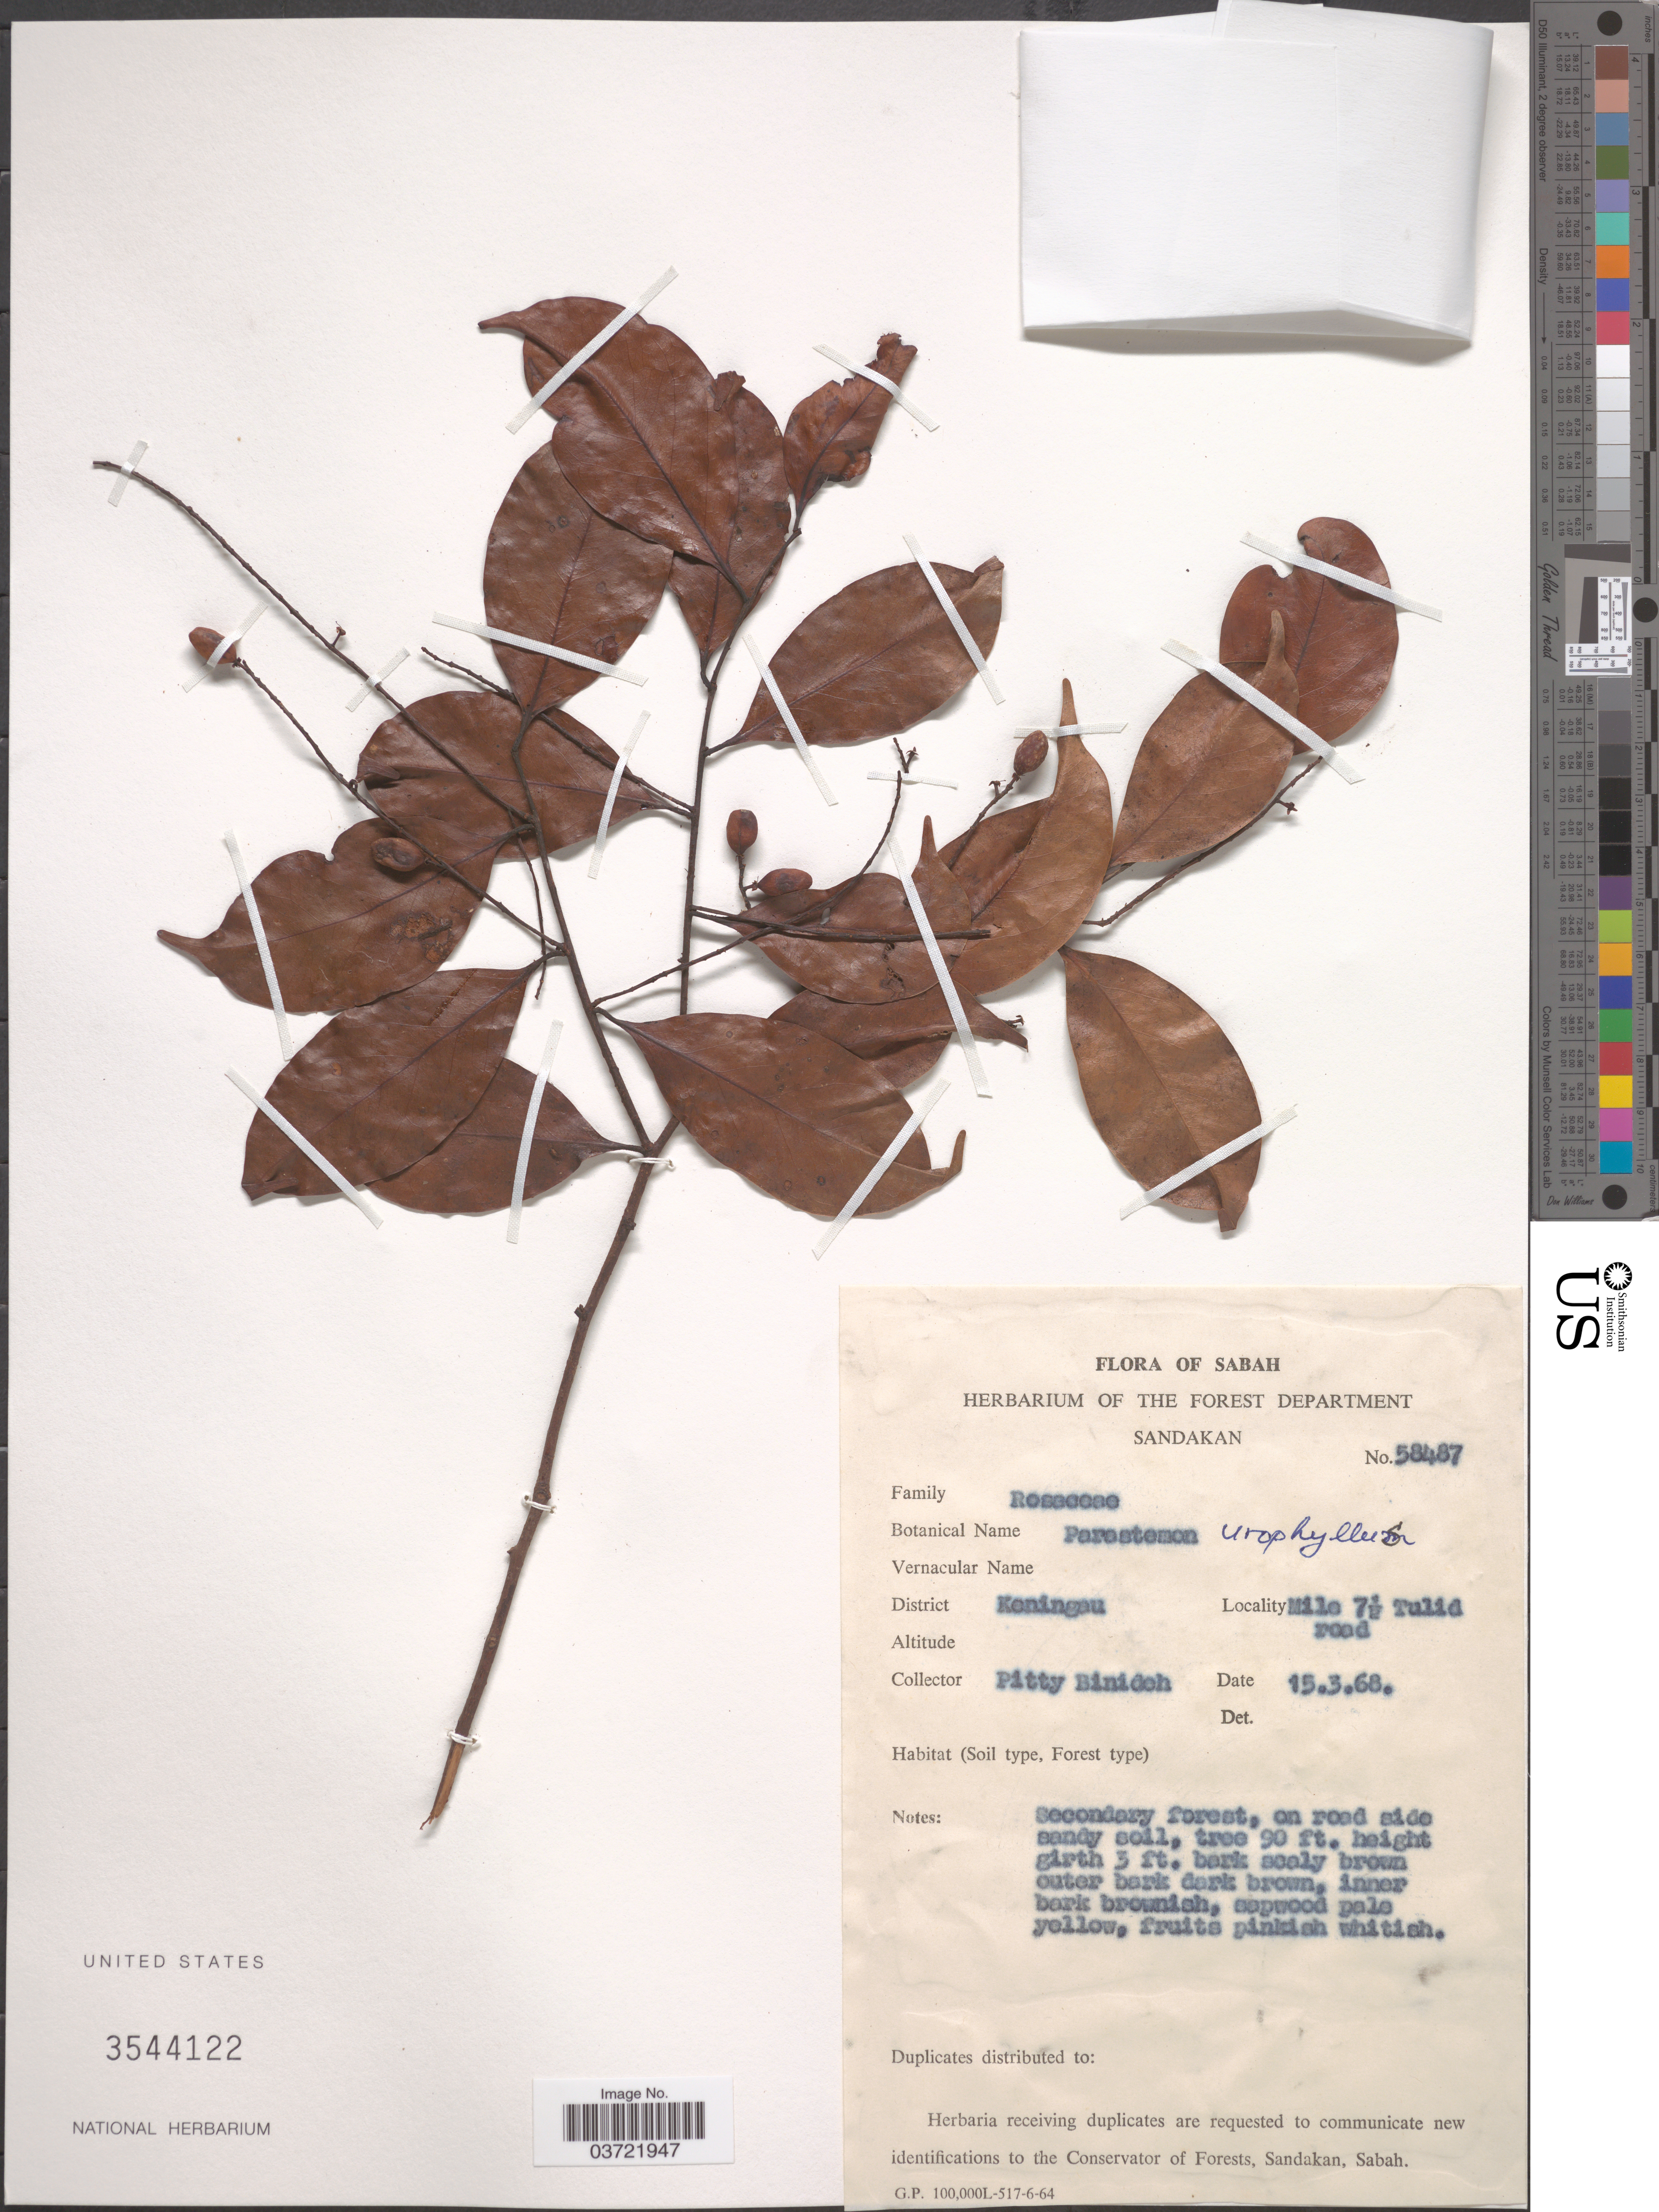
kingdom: Plantae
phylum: Tracheophyta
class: Magnoliopsida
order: Malpighiales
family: Chrysobalanaceae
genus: Parastemon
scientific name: Parastemon urophyllus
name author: (Wall. ex A. DC.) A. DC.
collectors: P. Binideh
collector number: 58487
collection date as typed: Transcribed d/m/y: 15/3/68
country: Malaysia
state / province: Sabah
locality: District Kenigau. Mile 7½ Tulid road.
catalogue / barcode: US 3544122